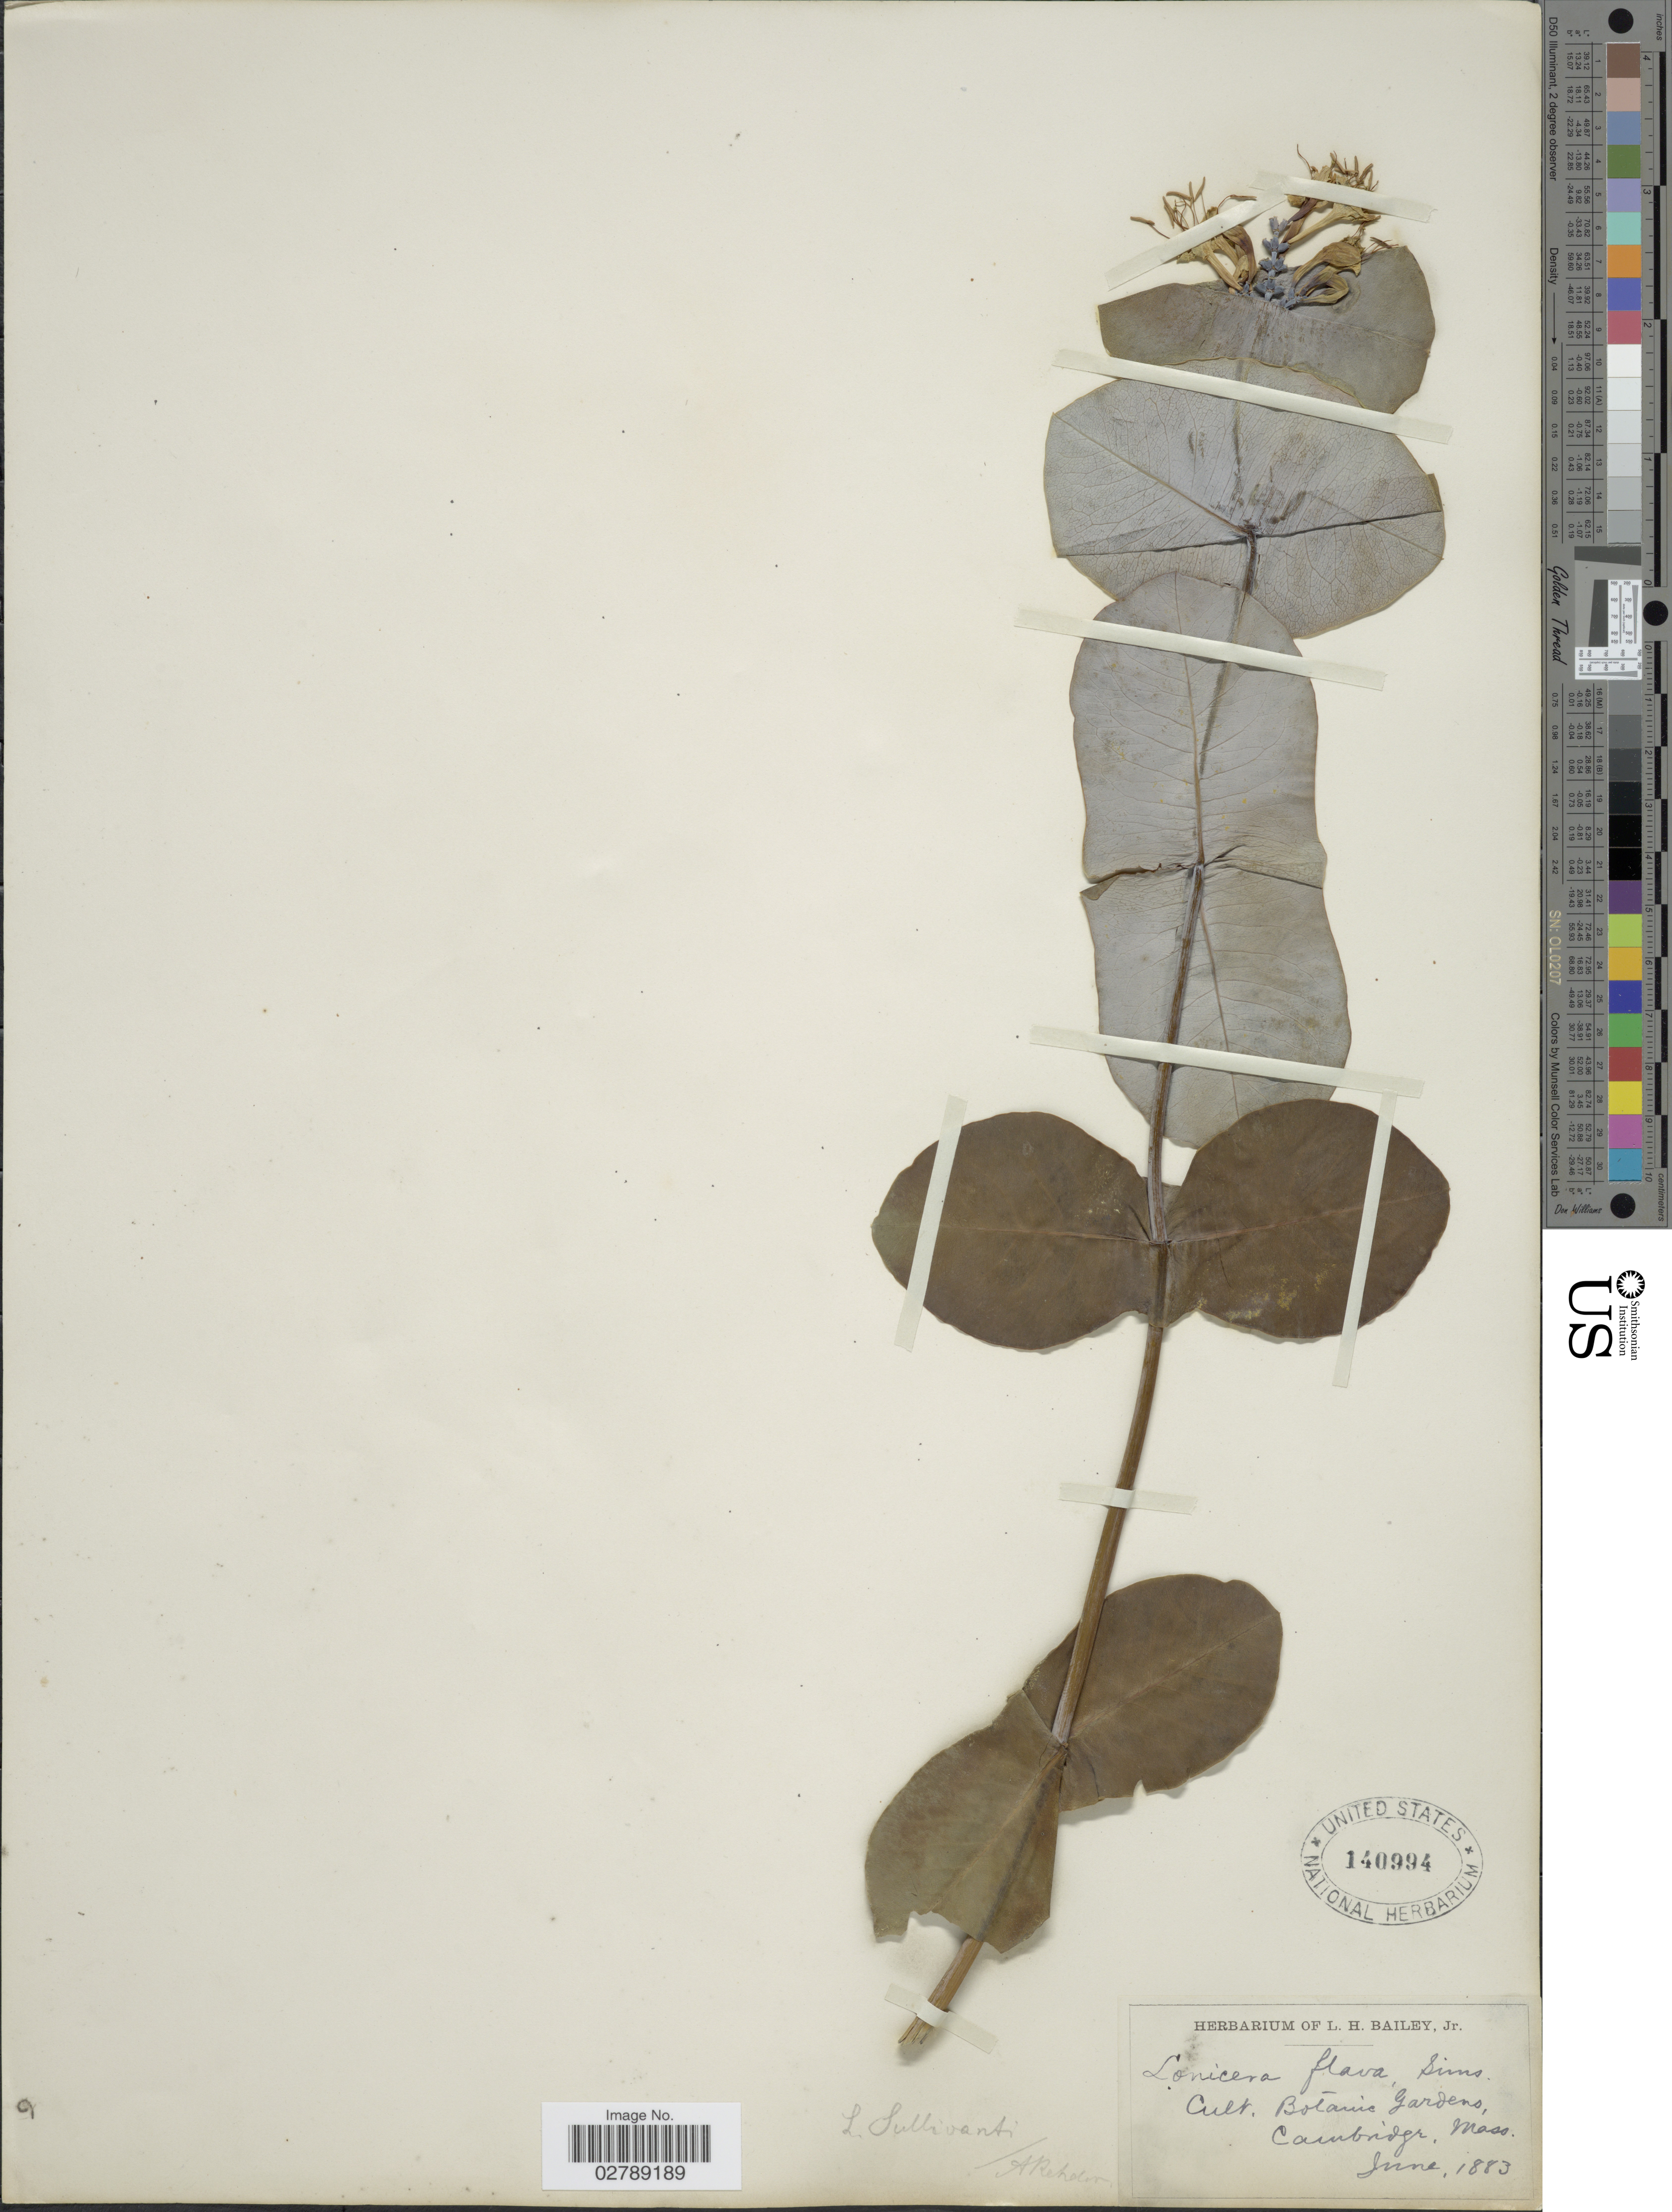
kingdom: Plantae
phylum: Tracheophyta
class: Magnoliopsida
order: Dipsacales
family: Caprifoliaceae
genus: Lonicera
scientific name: Lonicera flava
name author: Sims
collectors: ex herb. L. H. Bailey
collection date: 1883-06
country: United States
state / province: Massachusetts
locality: Cult. Botanic Gardens, Cambridge. Mass.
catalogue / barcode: US 140994